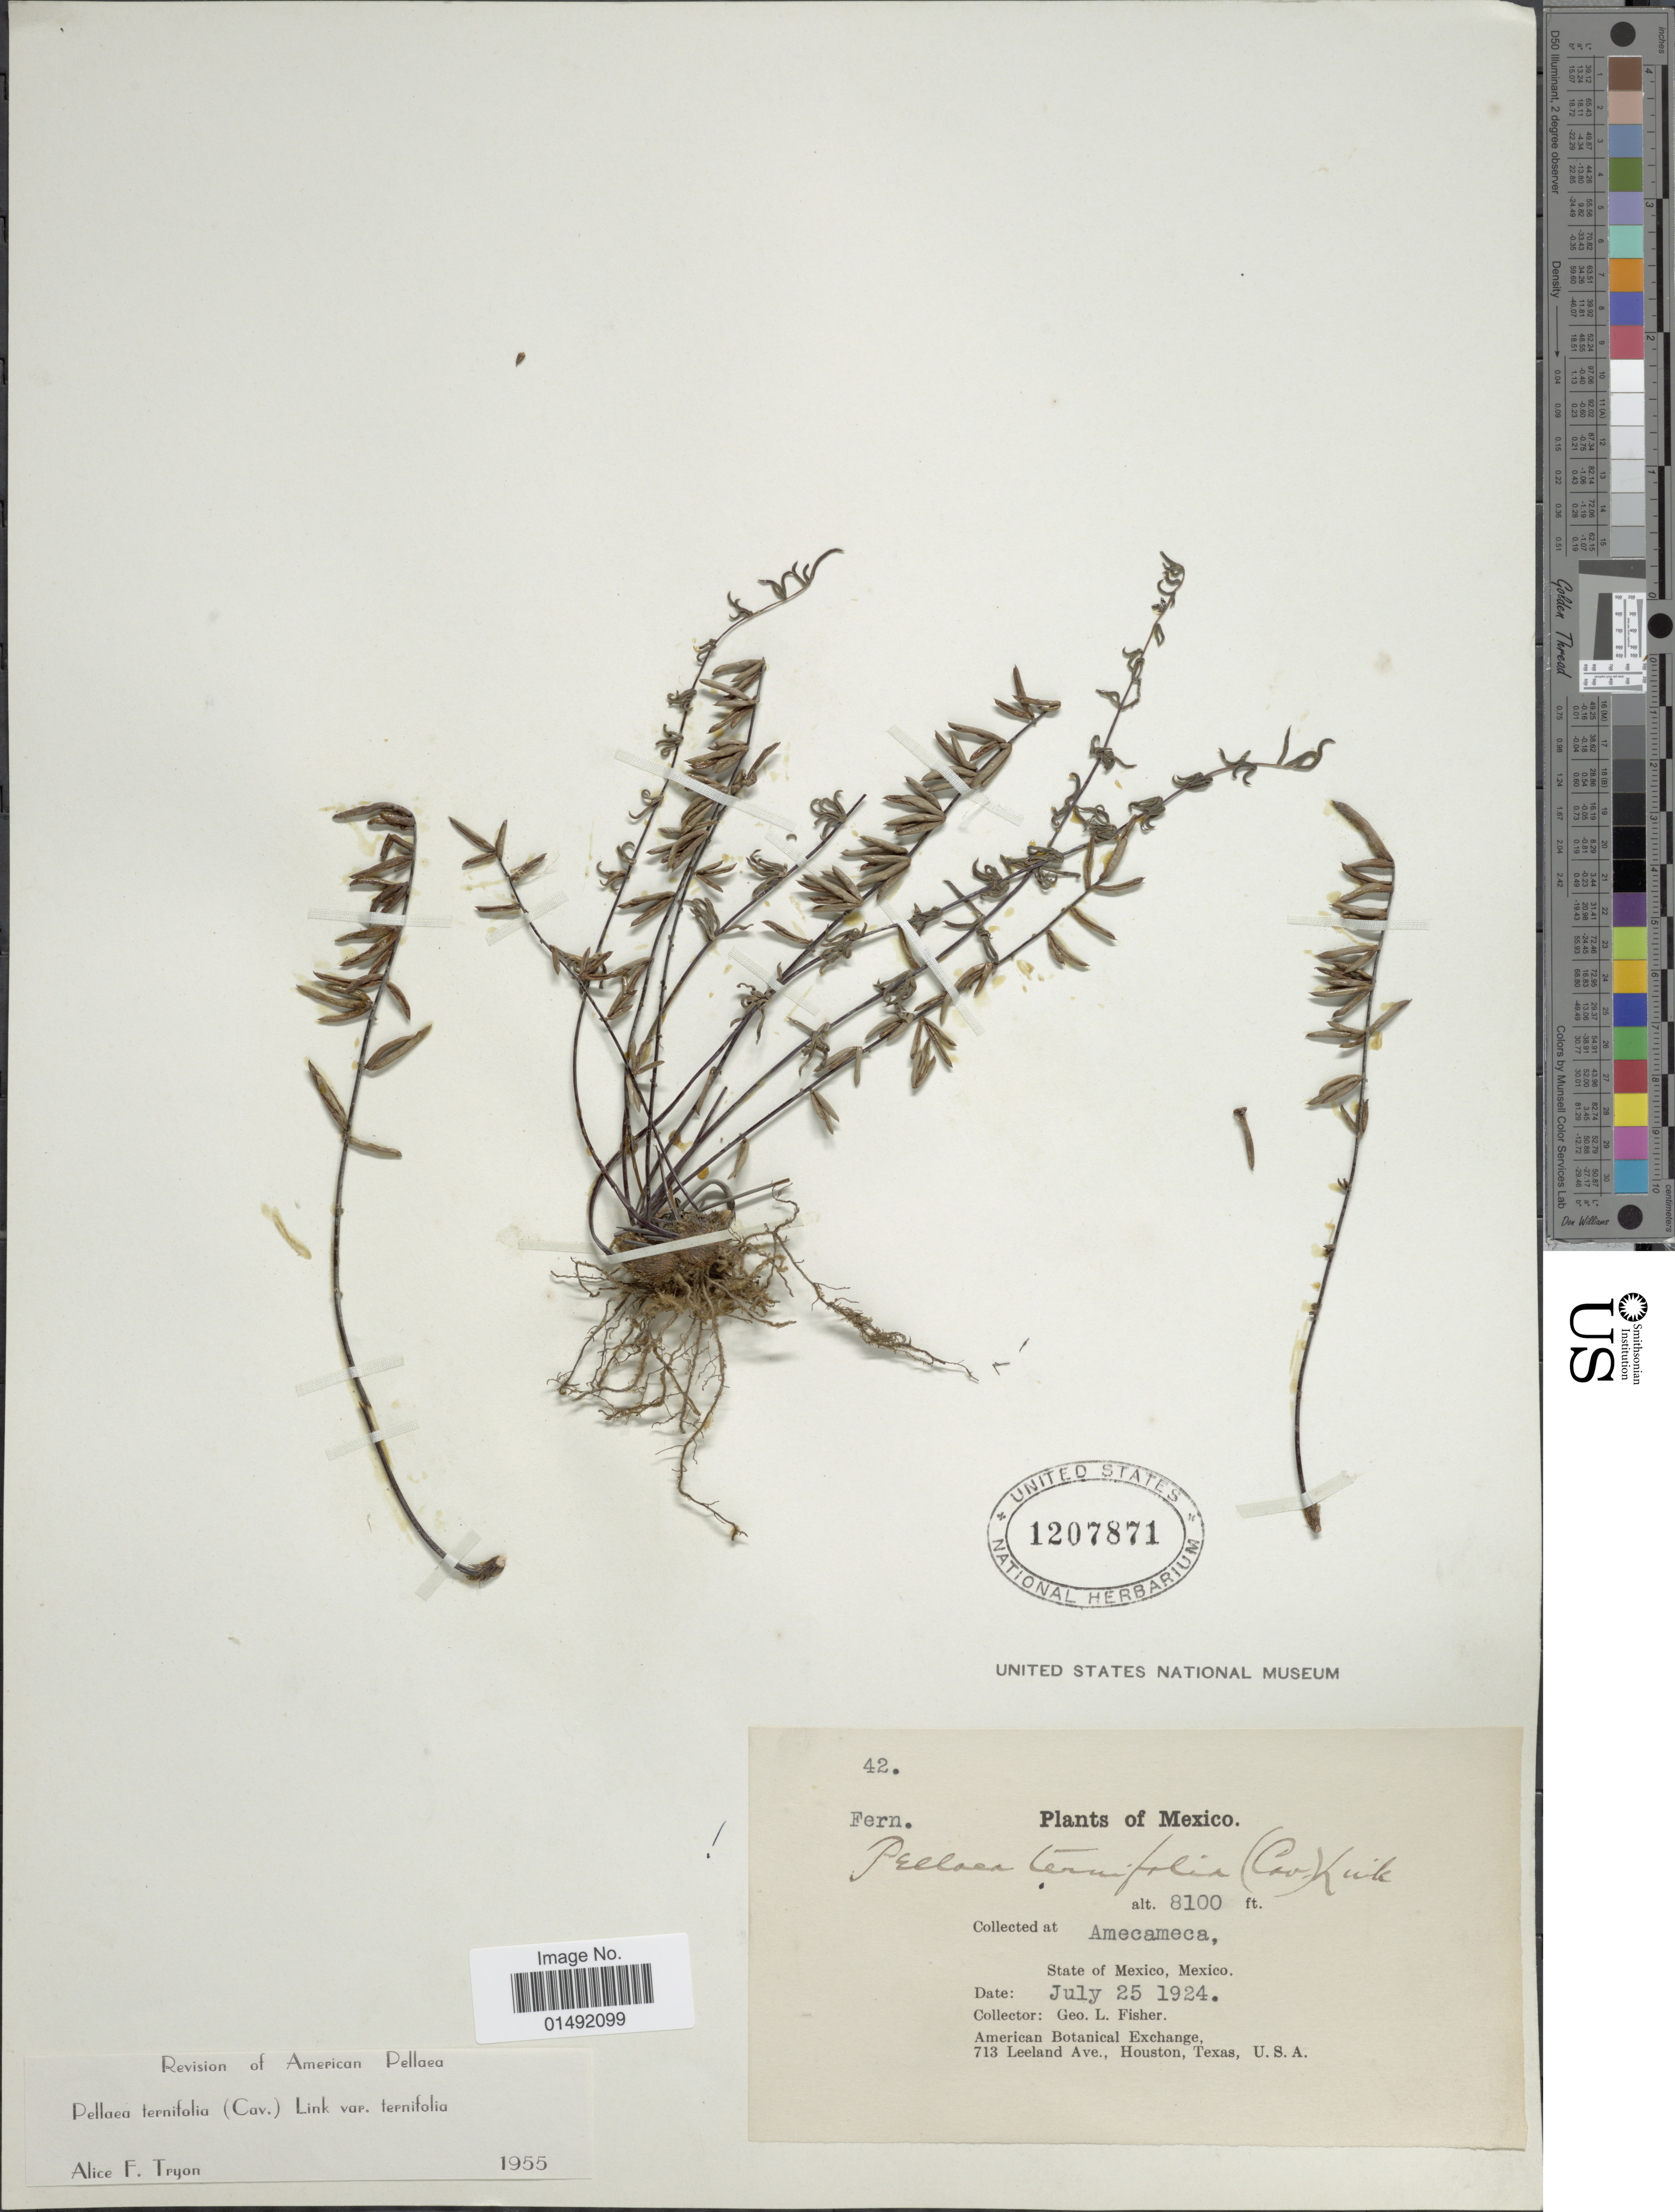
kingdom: Plantae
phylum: Tracheophyta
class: Polypodiopsida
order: Polypodiales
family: Pteridaceae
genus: Pellaea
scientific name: Pellaea ternifolia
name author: (Cav.) Link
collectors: G. L. Fisher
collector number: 42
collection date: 1924-07-25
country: Mexico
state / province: México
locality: Amecameca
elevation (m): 2469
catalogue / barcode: US 1207871